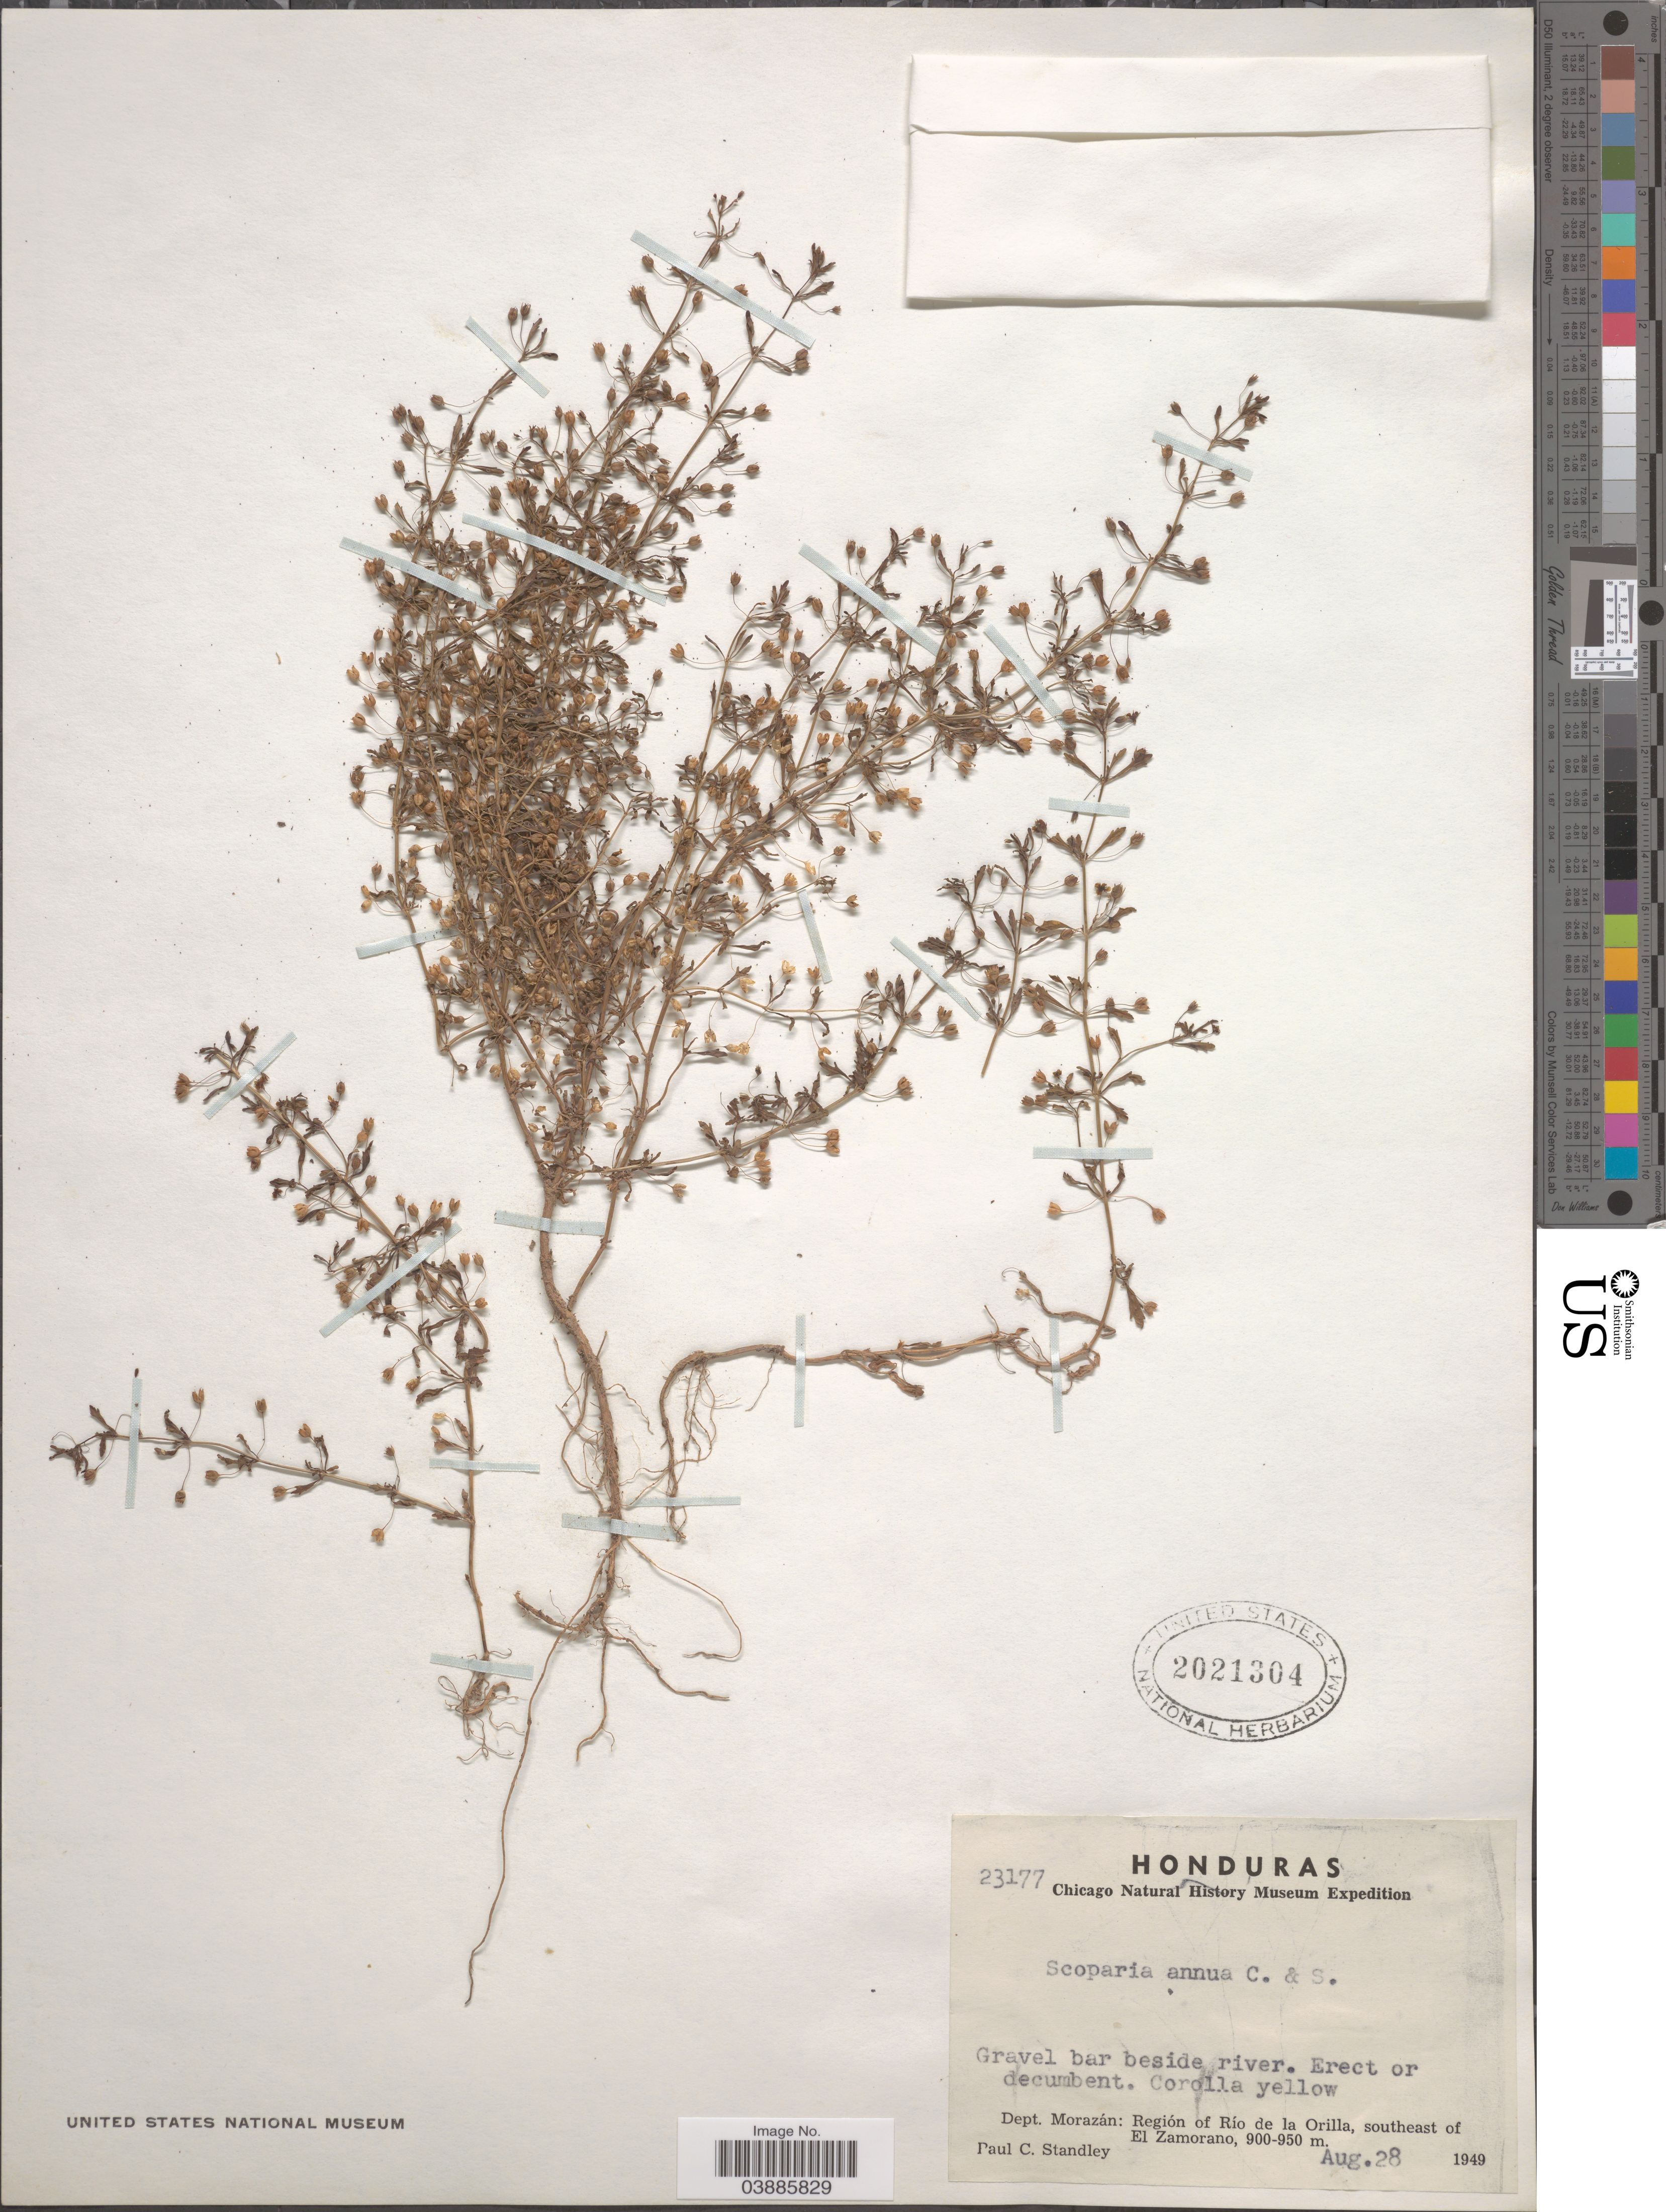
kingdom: Plantae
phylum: Tracheophyta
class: Magnoliopsida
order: Lamiales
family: Plantaginaceae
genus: Scoparia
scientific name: Scoparia annua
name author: Cham. ex Schltdl.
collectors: P. C. Standley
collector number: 23177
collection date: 1949-08-28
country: Honduras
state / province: Fco. Morazán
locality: Dept. Morazán: Región of Río de la Orilla, southeast of El Zamorano.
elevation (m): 900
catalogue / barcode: US 2021304